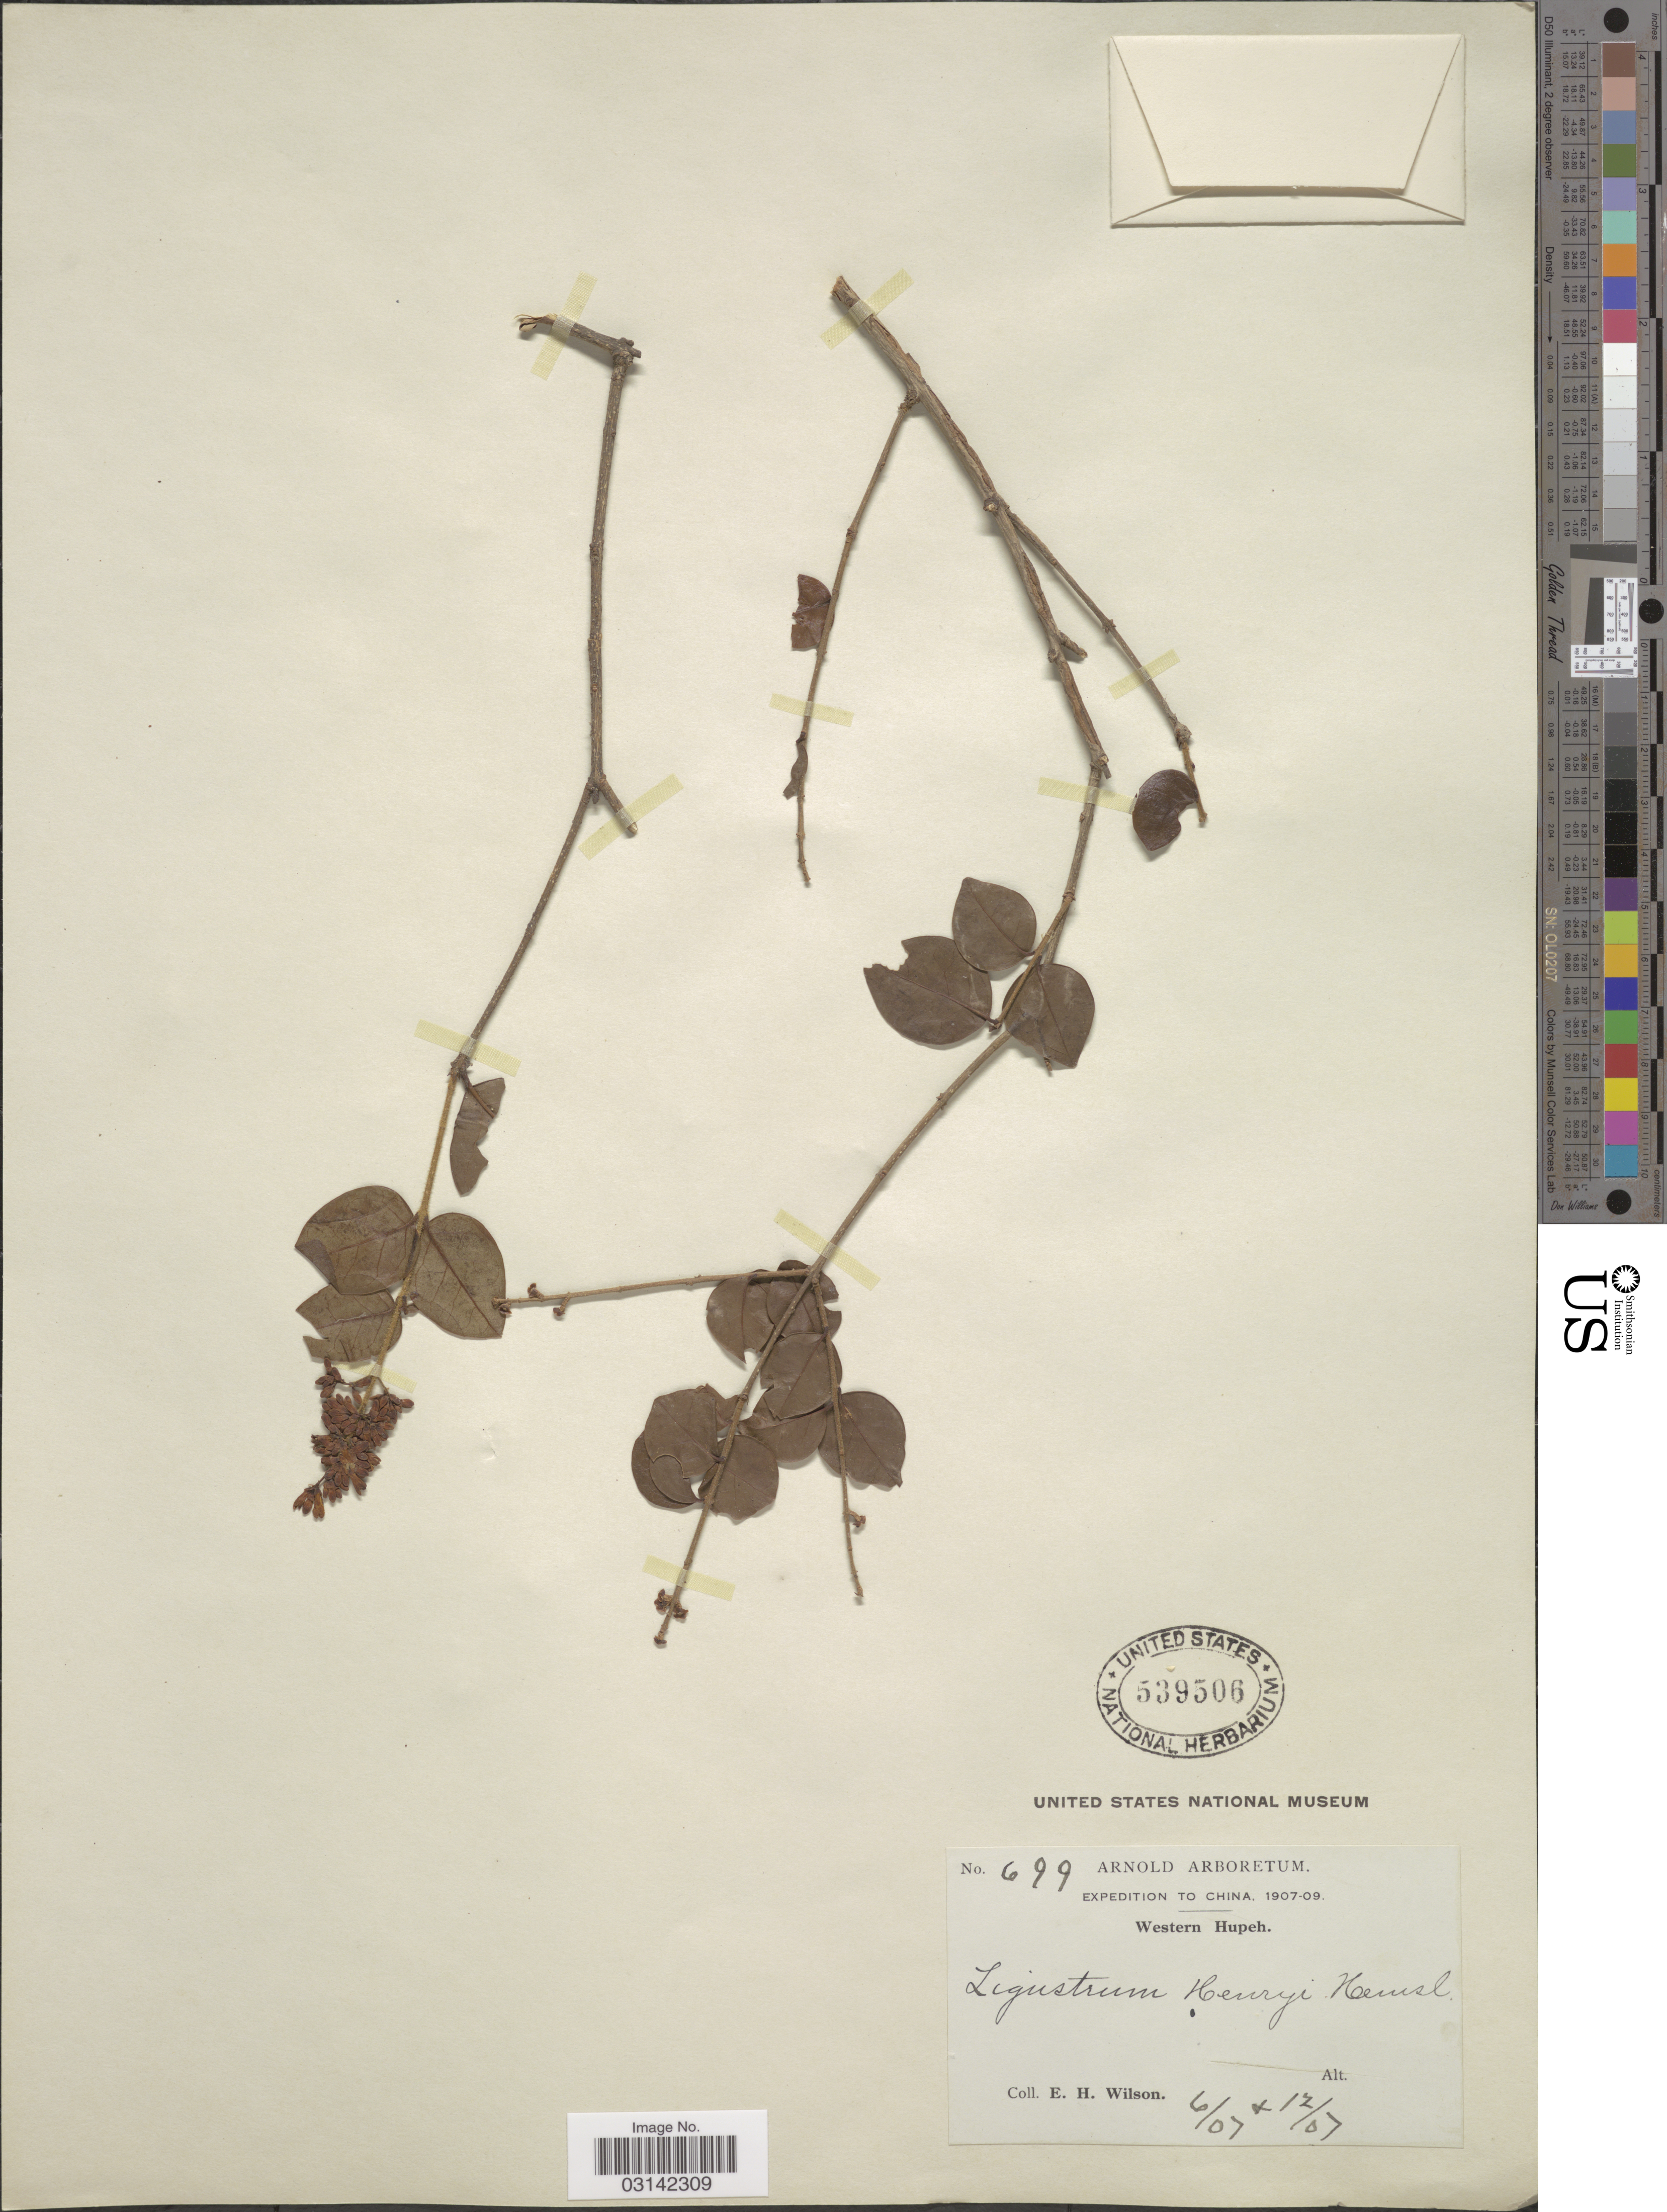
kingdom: Plantae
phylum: Tracheophyta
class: Magnoliopsida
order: Lamiales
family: Oleaceae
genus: Ligustrum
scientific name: Ligustrum henryi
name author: Hemsl.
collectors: E. Wilson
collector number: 699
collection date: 1907-06/1907-12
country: China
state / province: Hubei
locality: Western Hupeh.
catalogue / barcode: US 539506